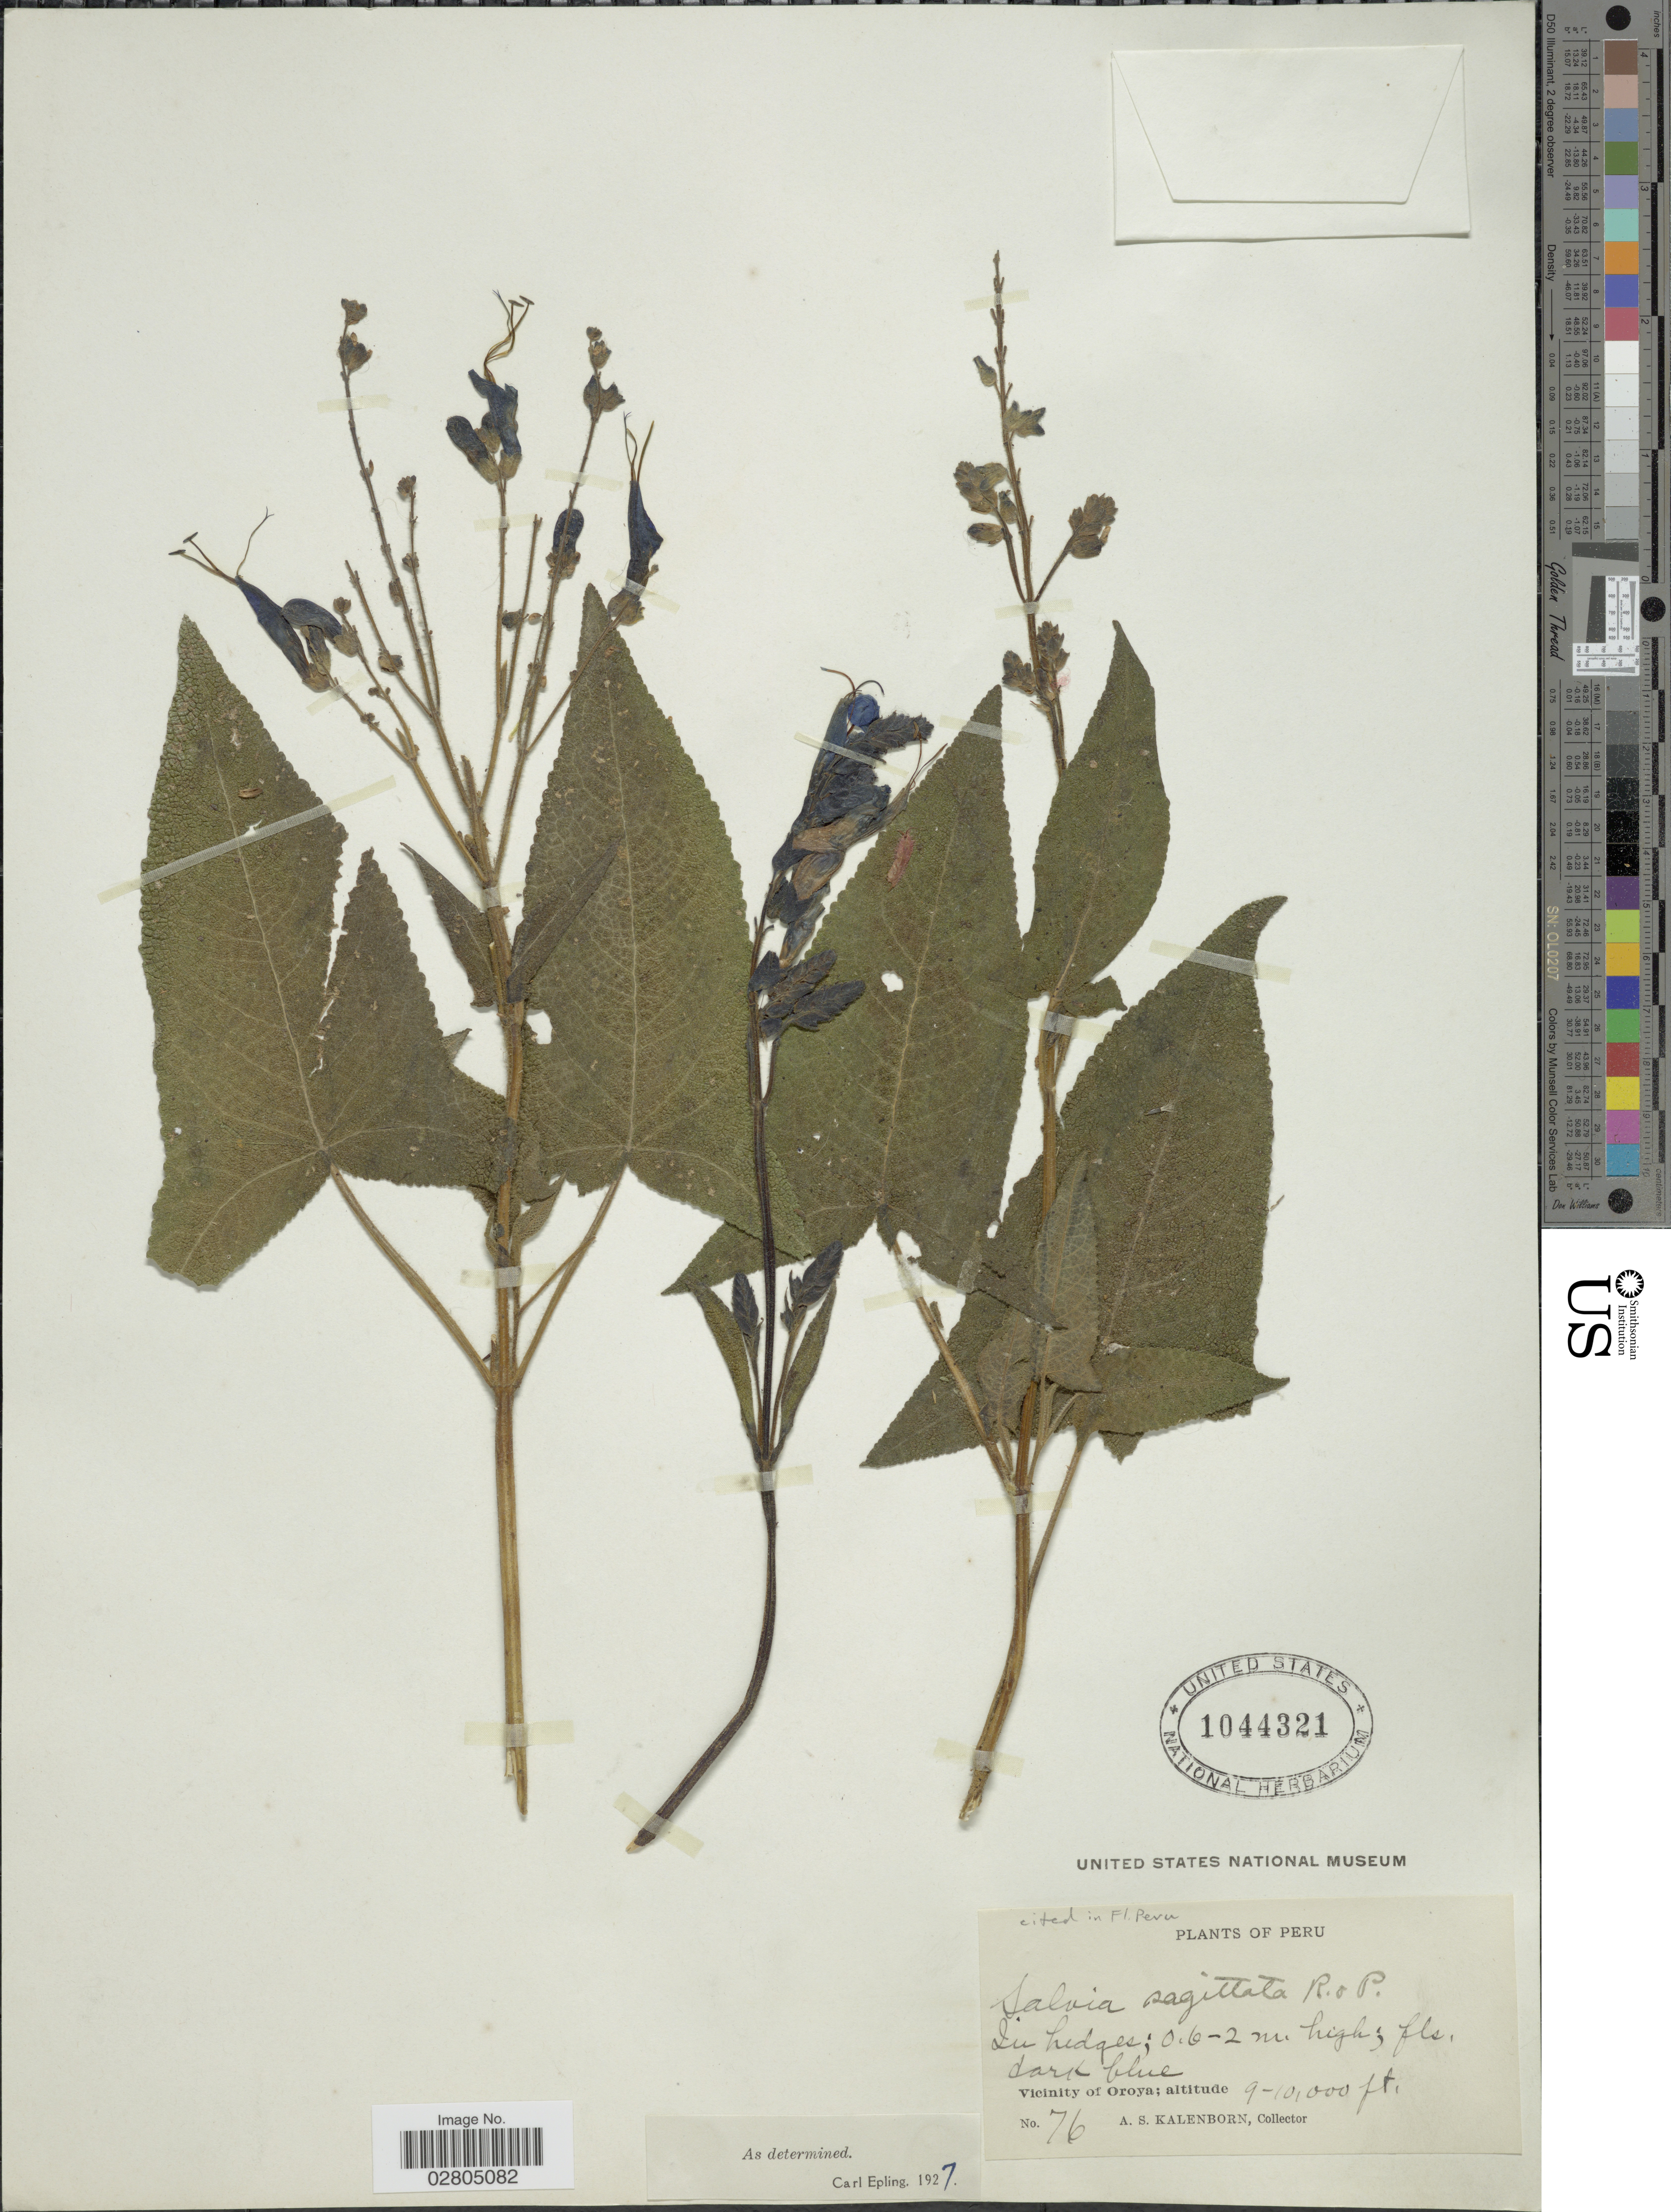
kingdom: Plantae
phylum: Tracheophyta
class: Magnoliopsida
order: Lamiales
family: Lamiaceae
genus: Salvia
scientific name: Salvia sagittata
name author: Ruiz & Pav.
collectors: A. Kalenborn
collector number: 76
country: Peru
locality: Vicinity of Oroya.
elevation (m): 2743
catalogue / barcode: US 1044321